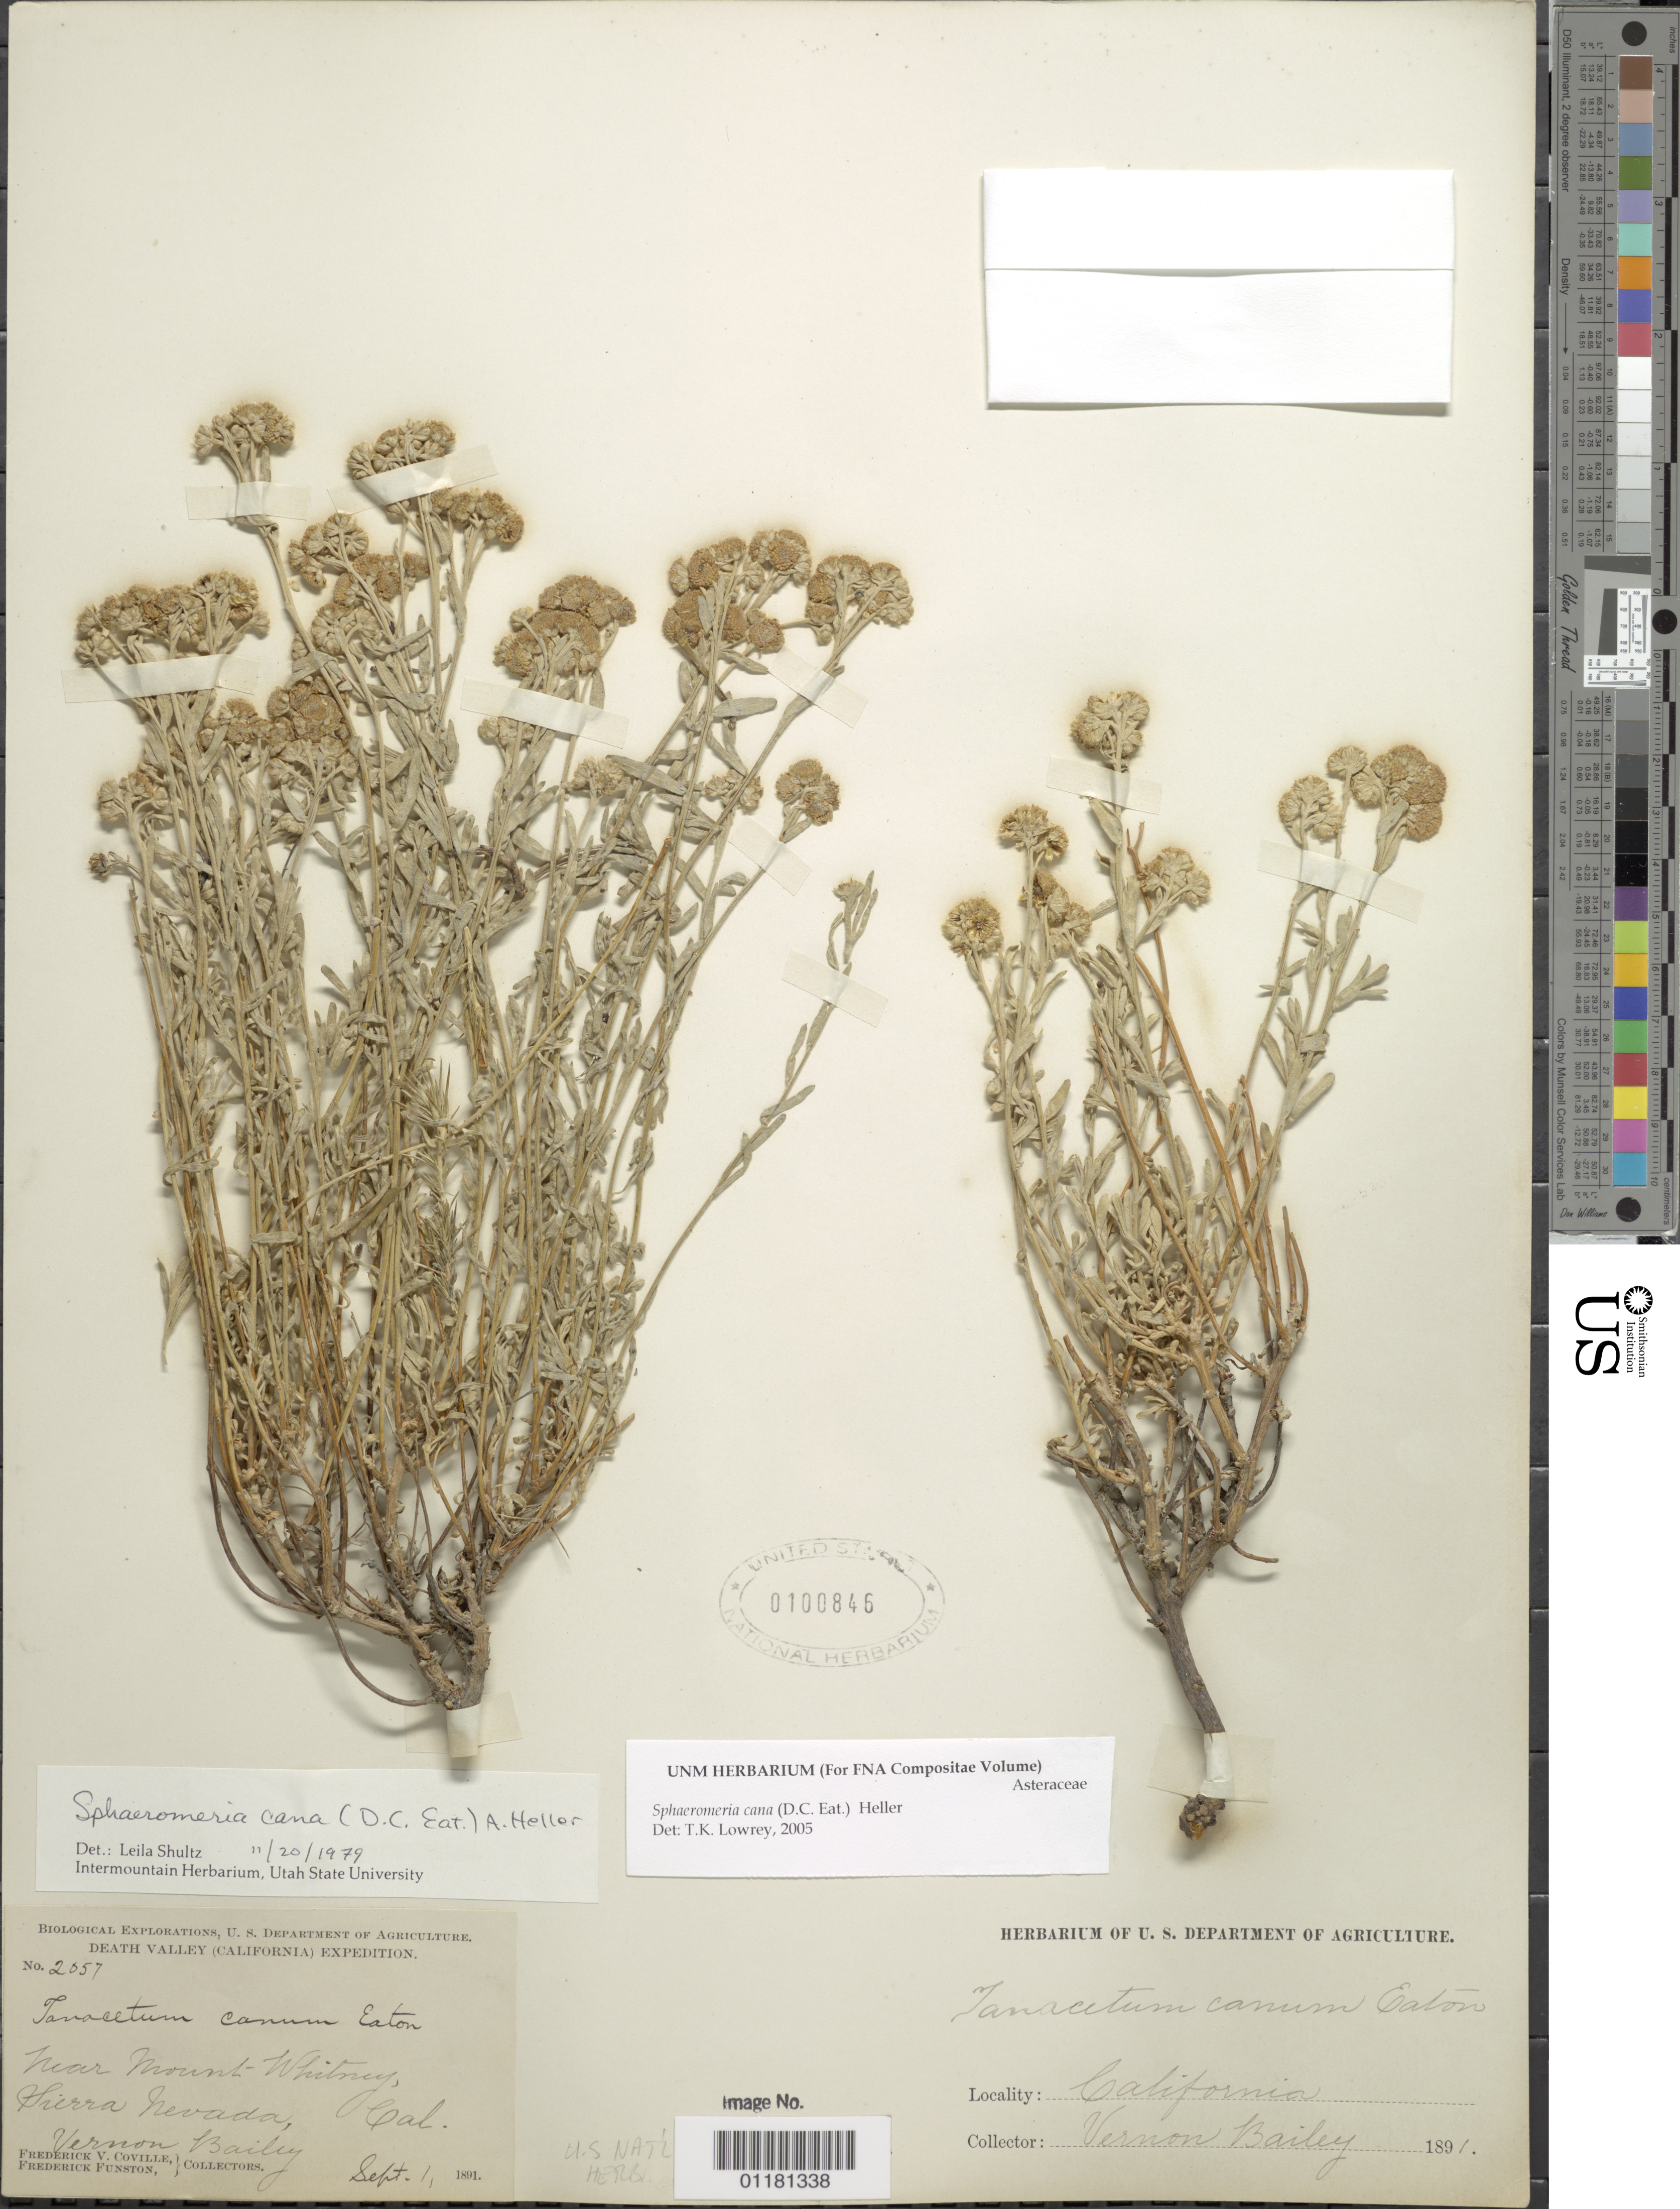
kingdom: Plantae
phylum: Tracheophyta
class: Magnoliopsida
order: Asterales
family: Asteraceae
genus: Sphaeromeria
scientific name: Sphaeromeria cana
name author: (D.C. Eaton) A. Heller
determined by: Lowrey, T. K.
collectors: V. O. Bailey, F. V. Coville & F. Funston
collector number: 2057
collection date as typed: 1 Sep 1891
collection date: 1891-09-01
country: United States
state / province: California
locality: near Mount Whitney, Sierra Nevada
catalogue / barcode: US 100846